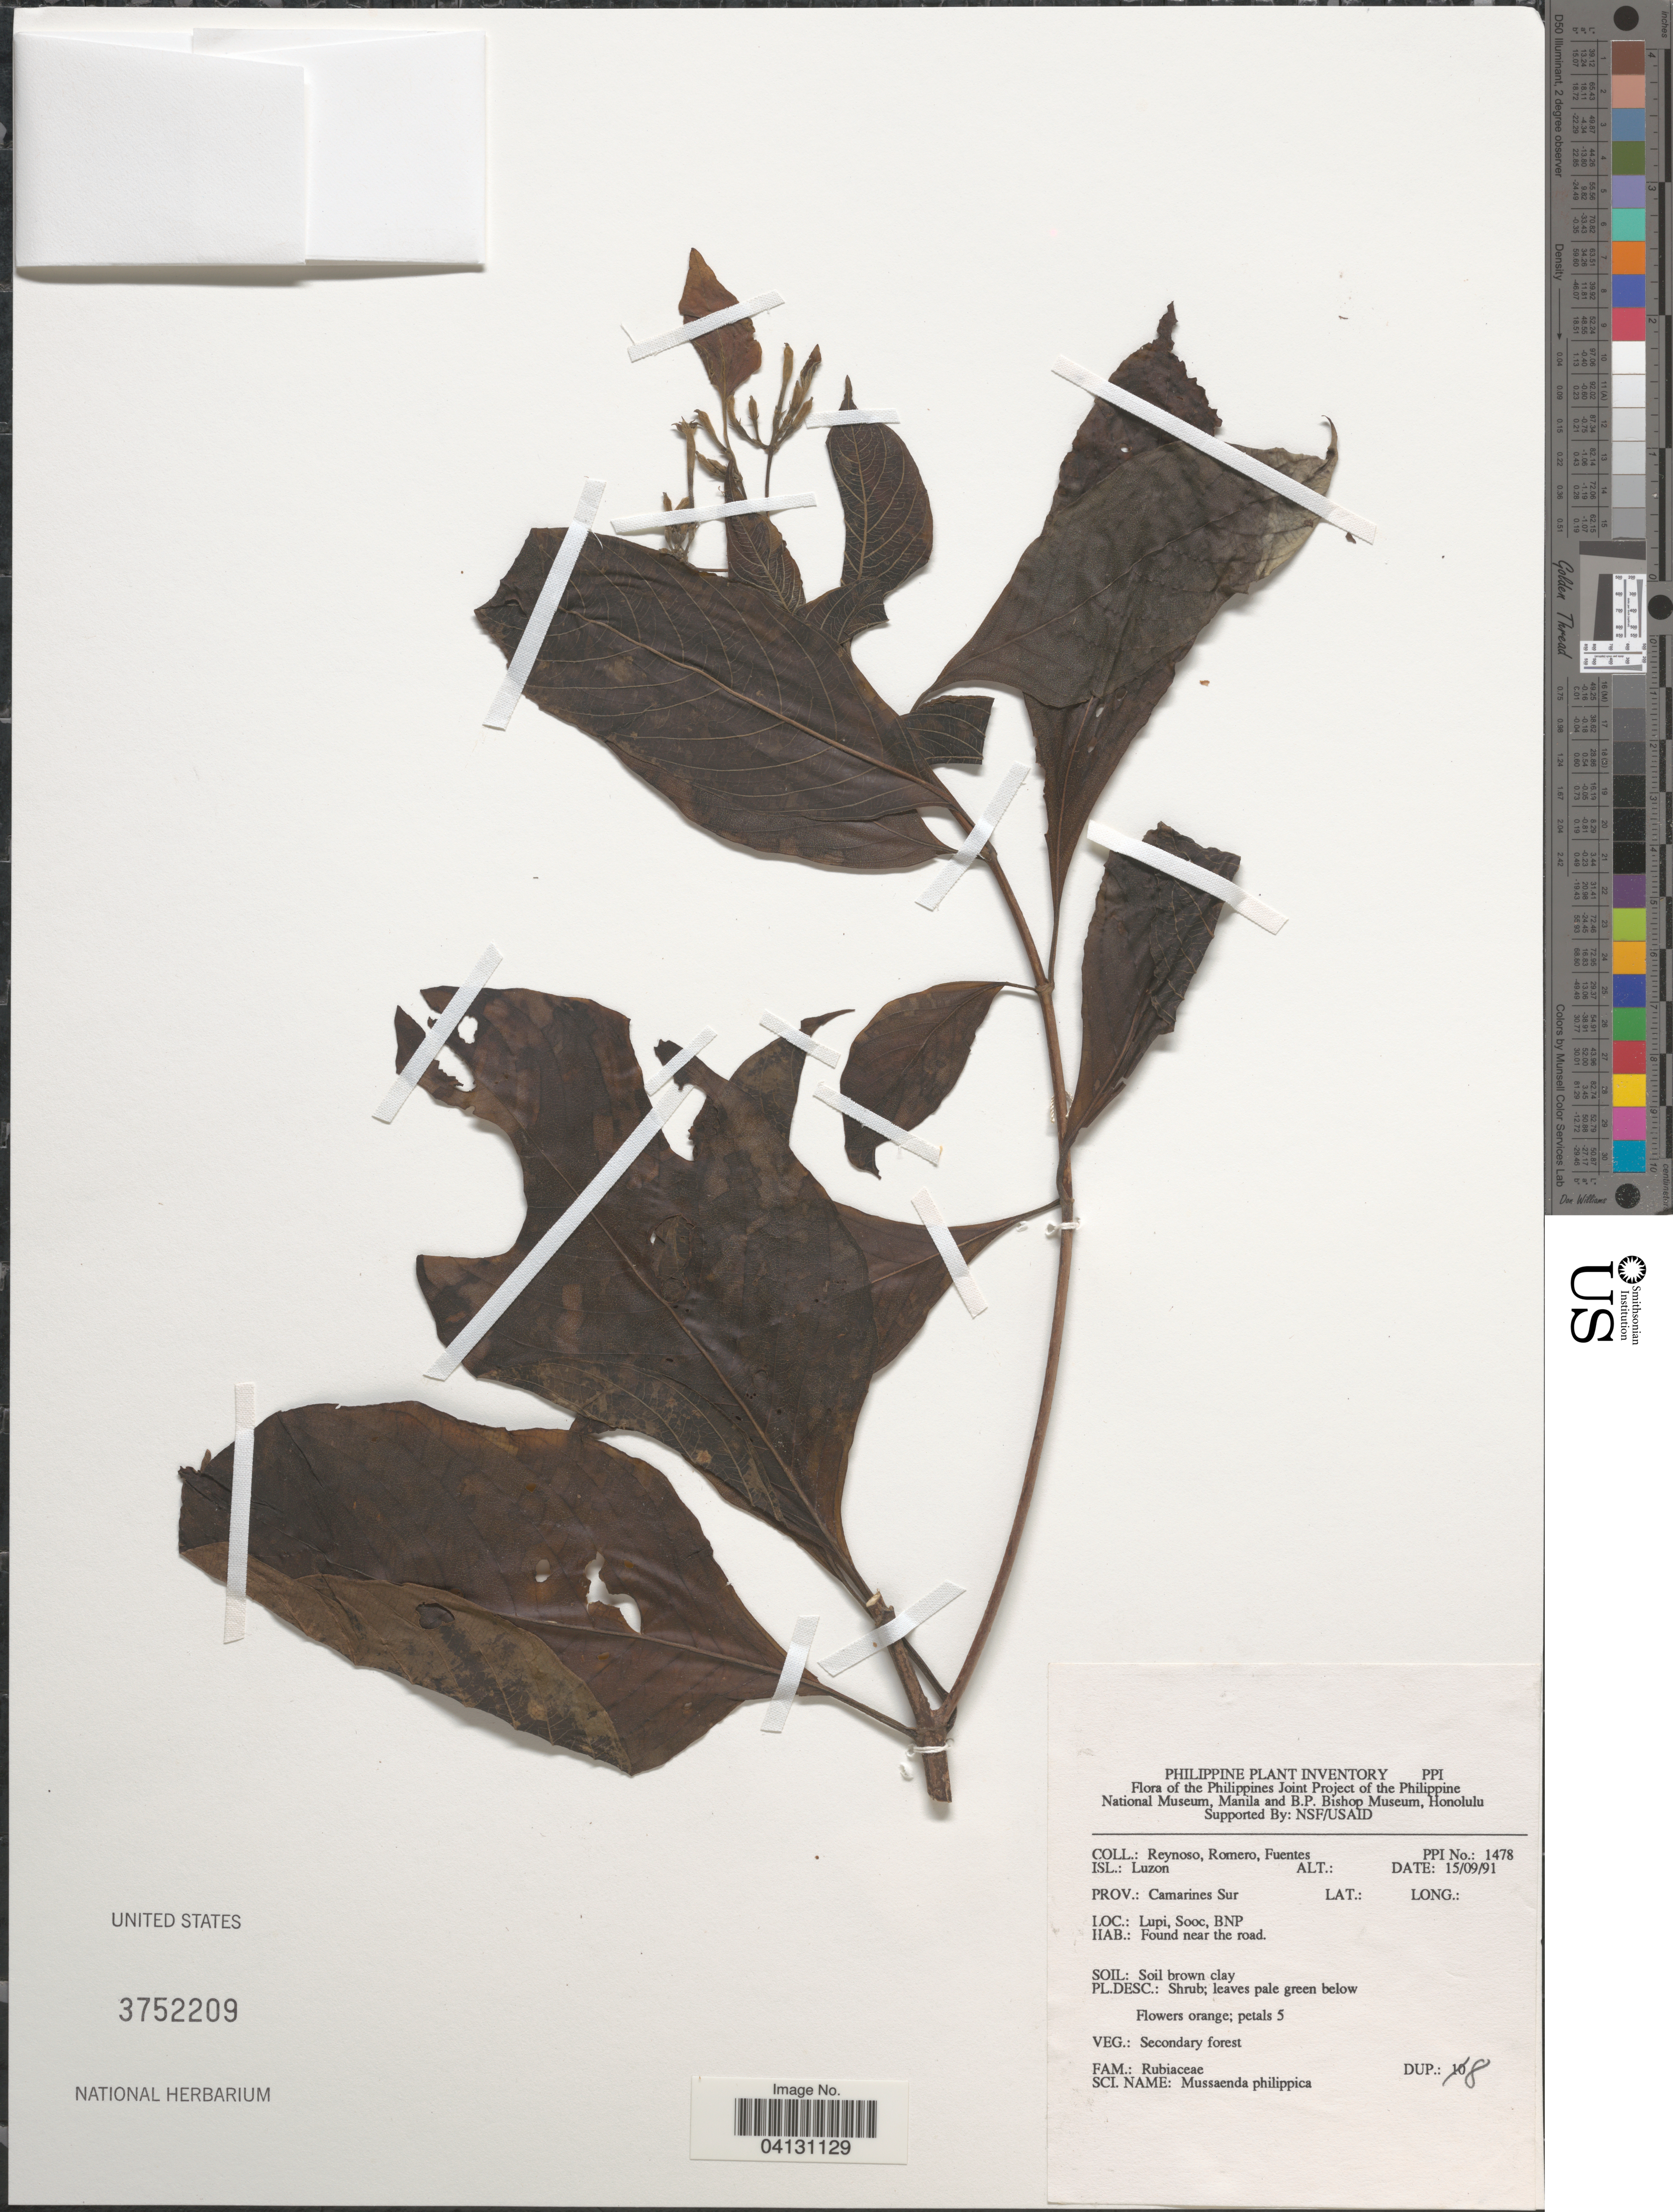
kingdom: Plantae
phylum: Tracheophyta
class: Magnoliopsida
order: Gentianales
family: Rubiaceae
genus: Mussaenda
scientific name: Mussaenda philippica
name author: A. Rich.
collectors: E. Reynoso, -. Romero & -. Fuentes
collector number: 1478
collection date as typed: Transcribed d/m/y: 15/9/91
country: Philippines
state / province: Bicol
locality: The Philippines Joint Project of the Philippines National Museum, Manila and B.P. Bishop Museum, Honolulu. Isl.: Luzon. Prov.: Camarines Sur. Lupi, Sooc, BNP. Near the road.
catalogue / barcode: US 3752209